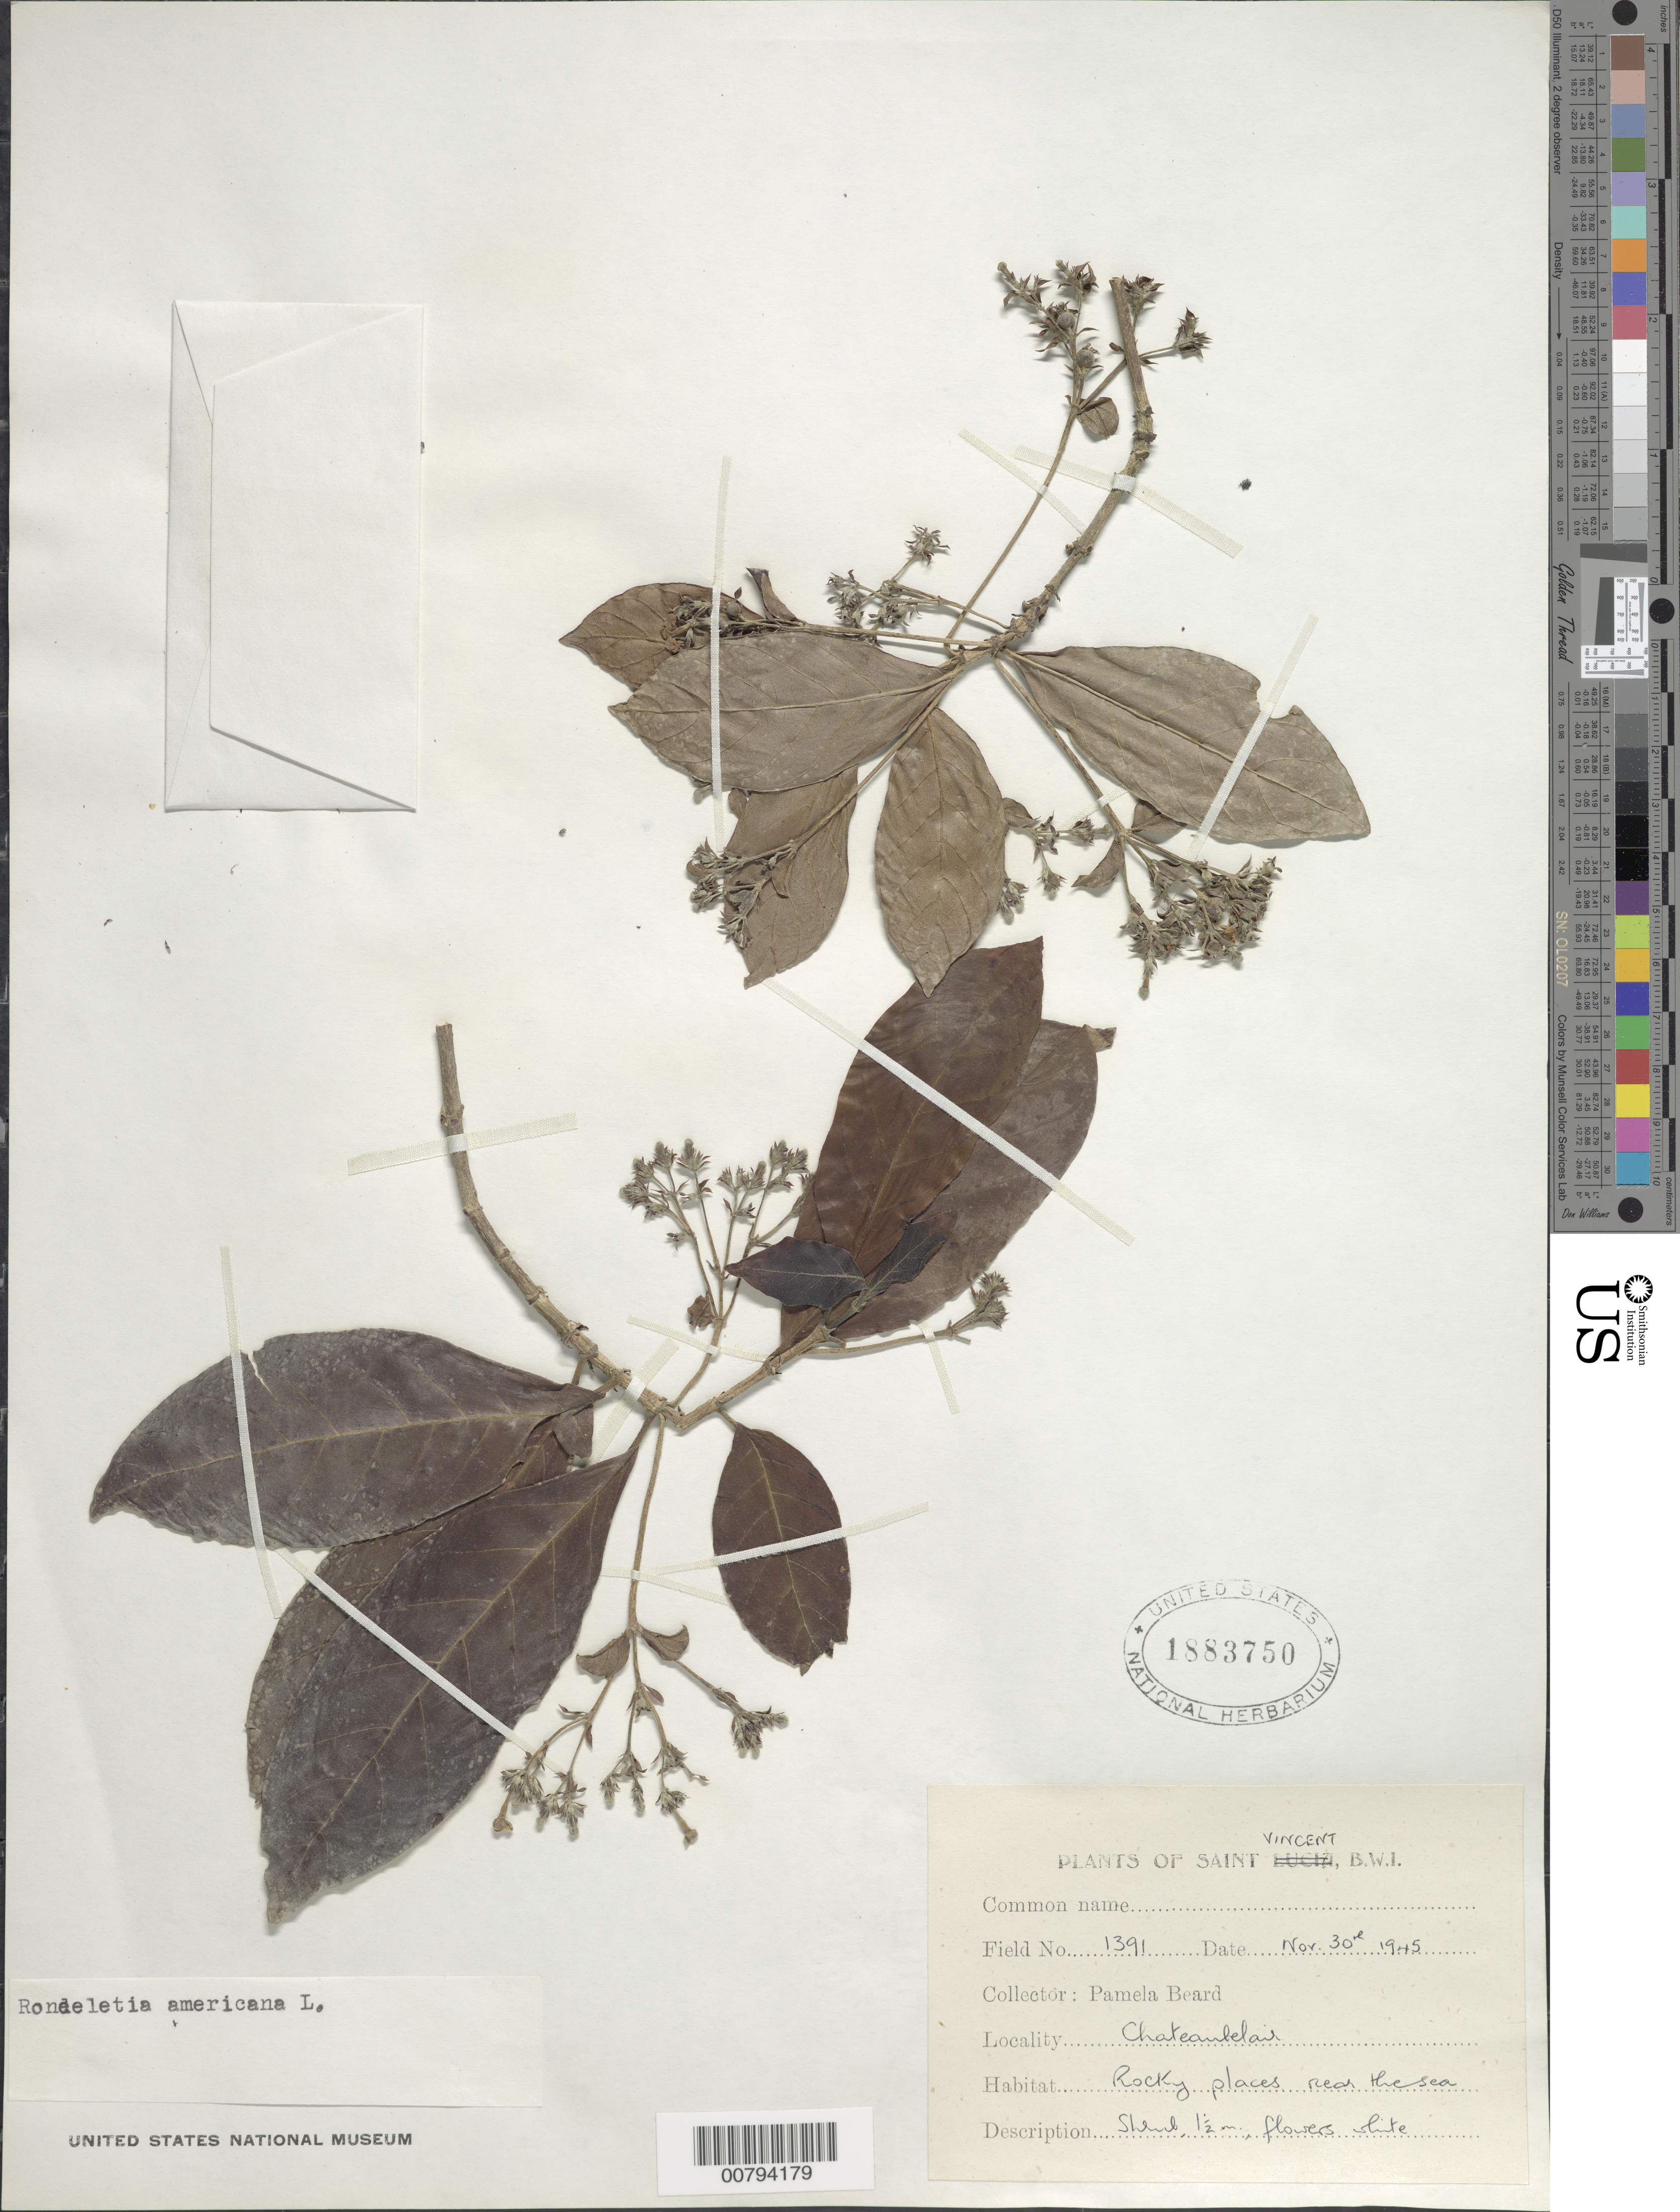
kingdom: Plantae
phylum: Tracheophyta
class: Magnoliopsida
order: Gentianales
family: Rubiaceae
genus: Rondeletia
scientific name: Rondeletia americana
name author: L.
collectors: P. Beard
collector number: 1391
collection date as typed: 30 Nov 1945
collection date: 1945-11-30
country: St. Vincent - Grenadines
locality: Chateaulelair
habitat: Rocky places near the sea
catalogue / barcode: US 1883750